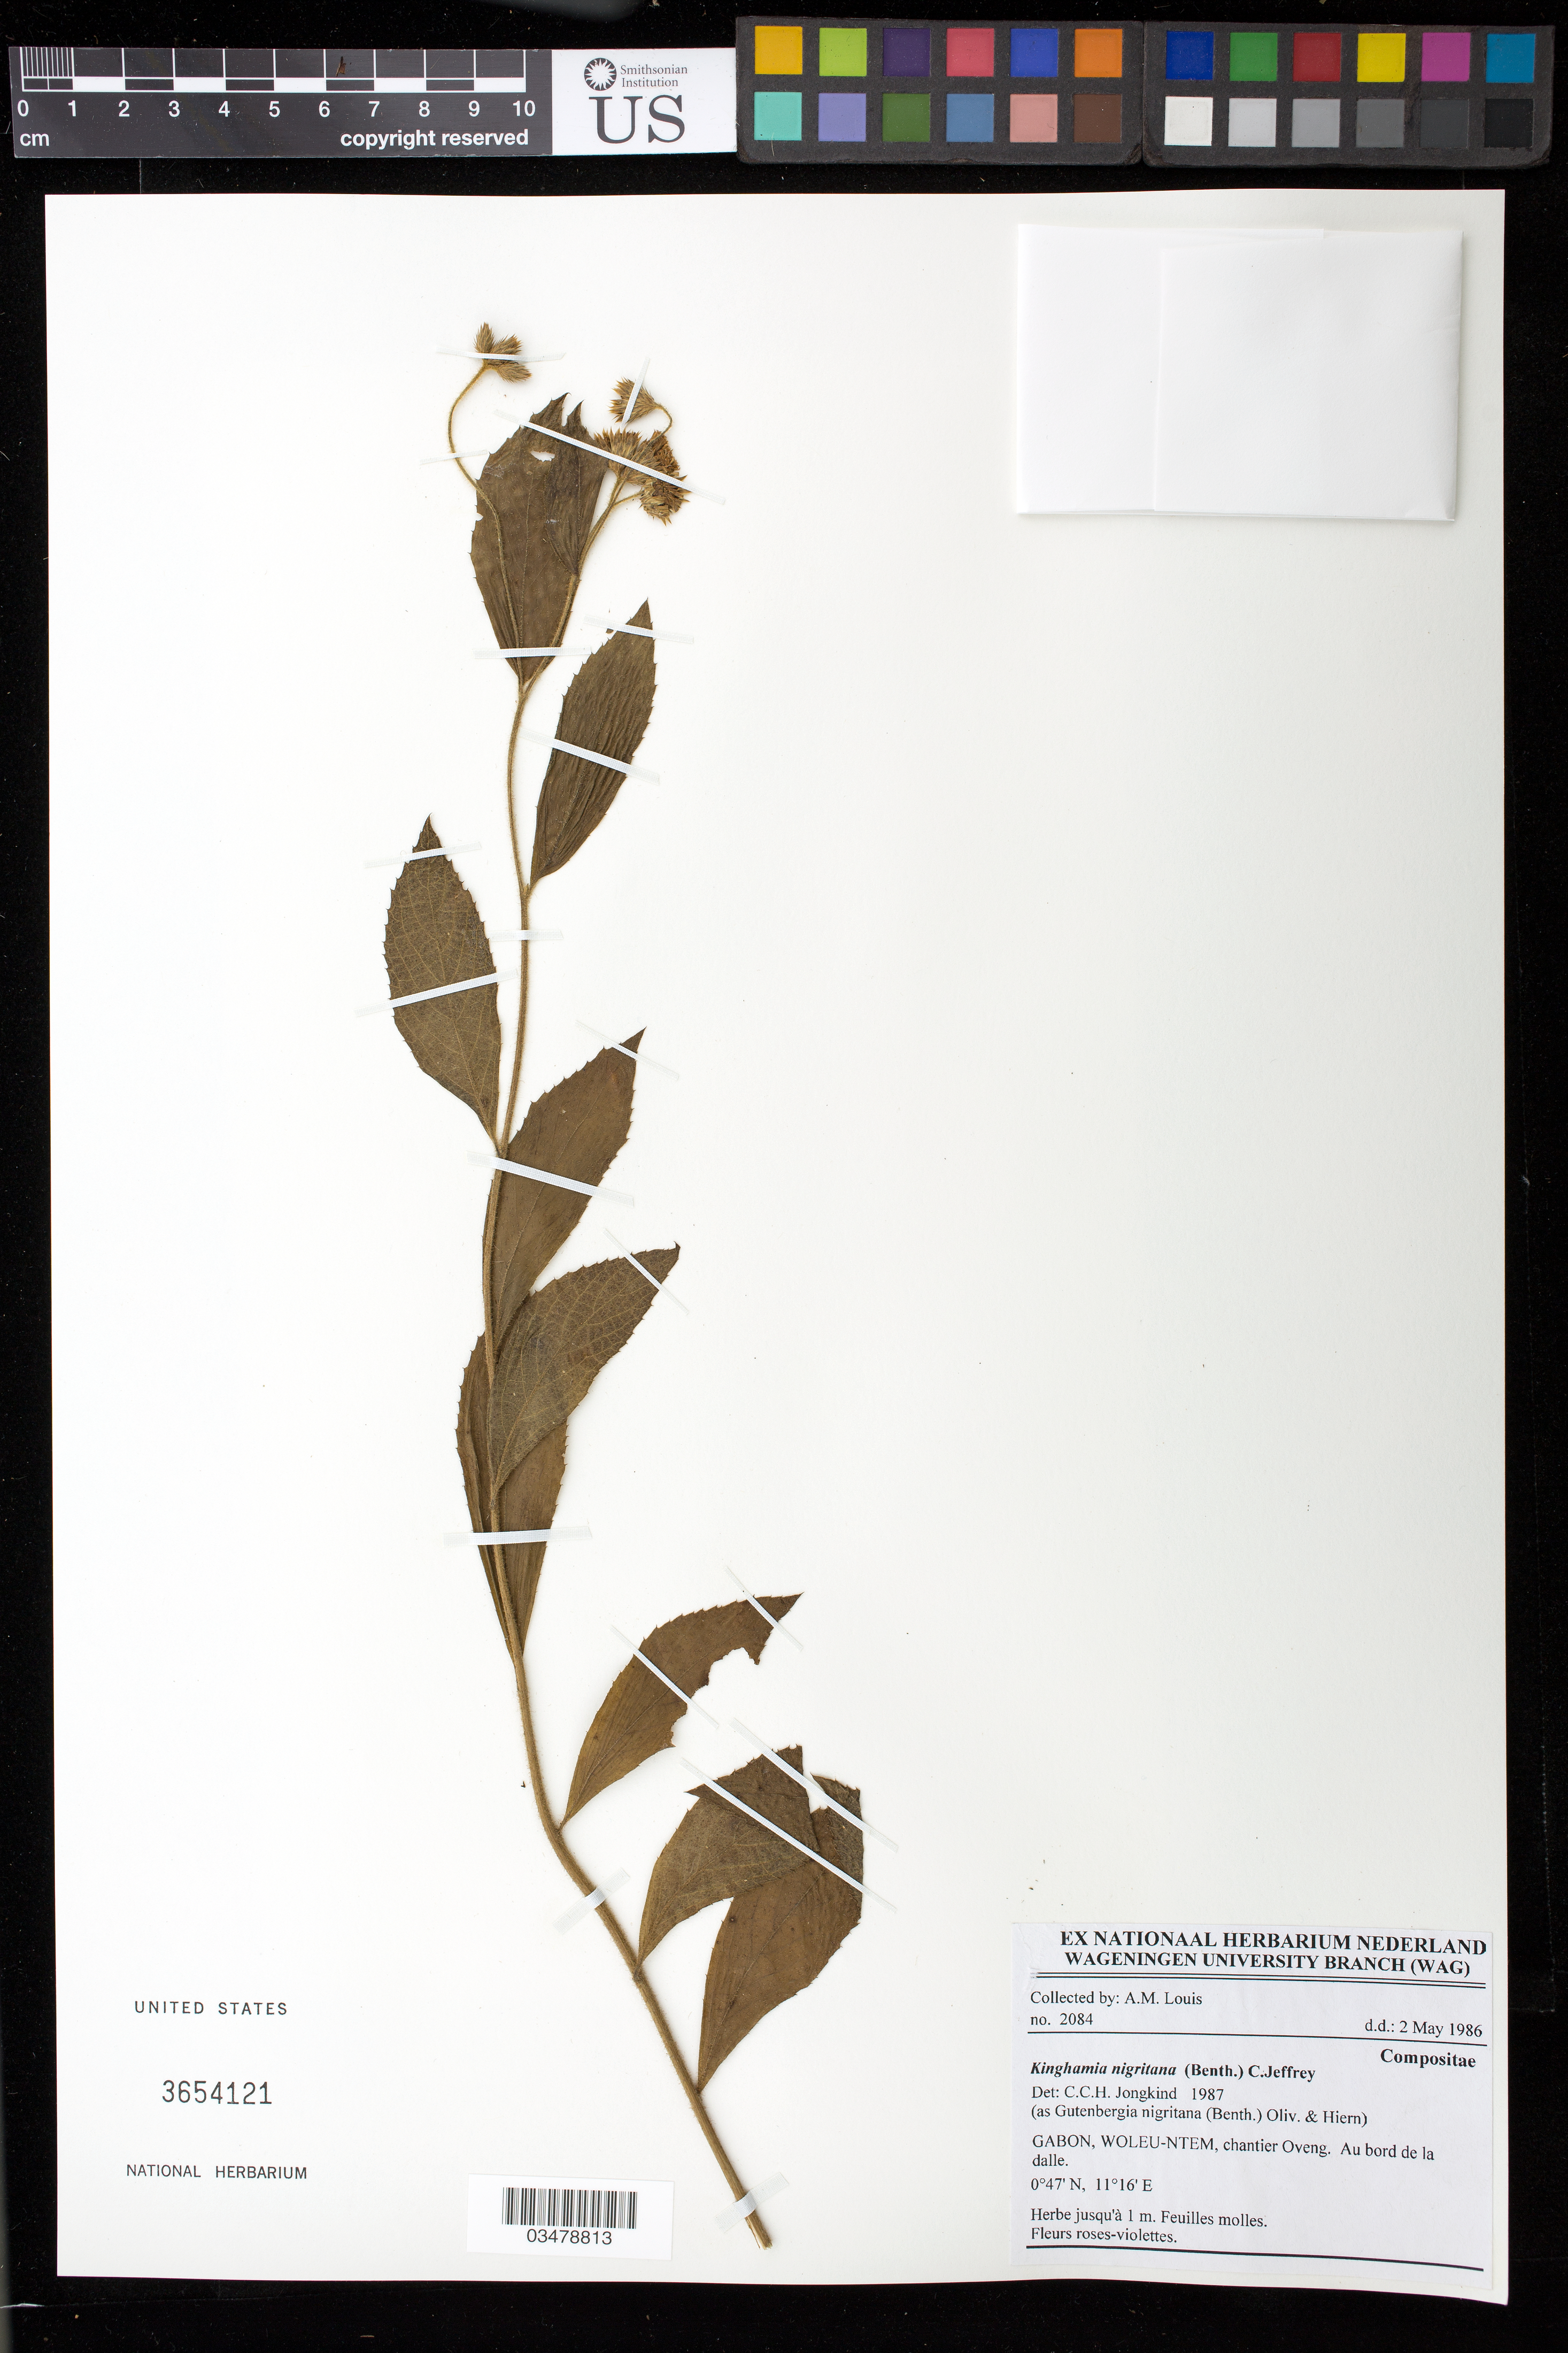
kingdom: Plantae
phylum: Tracheophyta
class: Magnoliopsida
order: Asterales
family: Asteraceae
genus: Kinghamia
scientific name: Kinghamia nigritana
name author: (Benth.) C. Jeffrey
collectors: A. Louis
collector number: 2084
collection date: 1986-05-02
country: Gabon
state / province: Woleu-Ntem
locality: Chantier Oveng.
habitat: Au bord de la dalle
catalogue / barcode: US 3654121